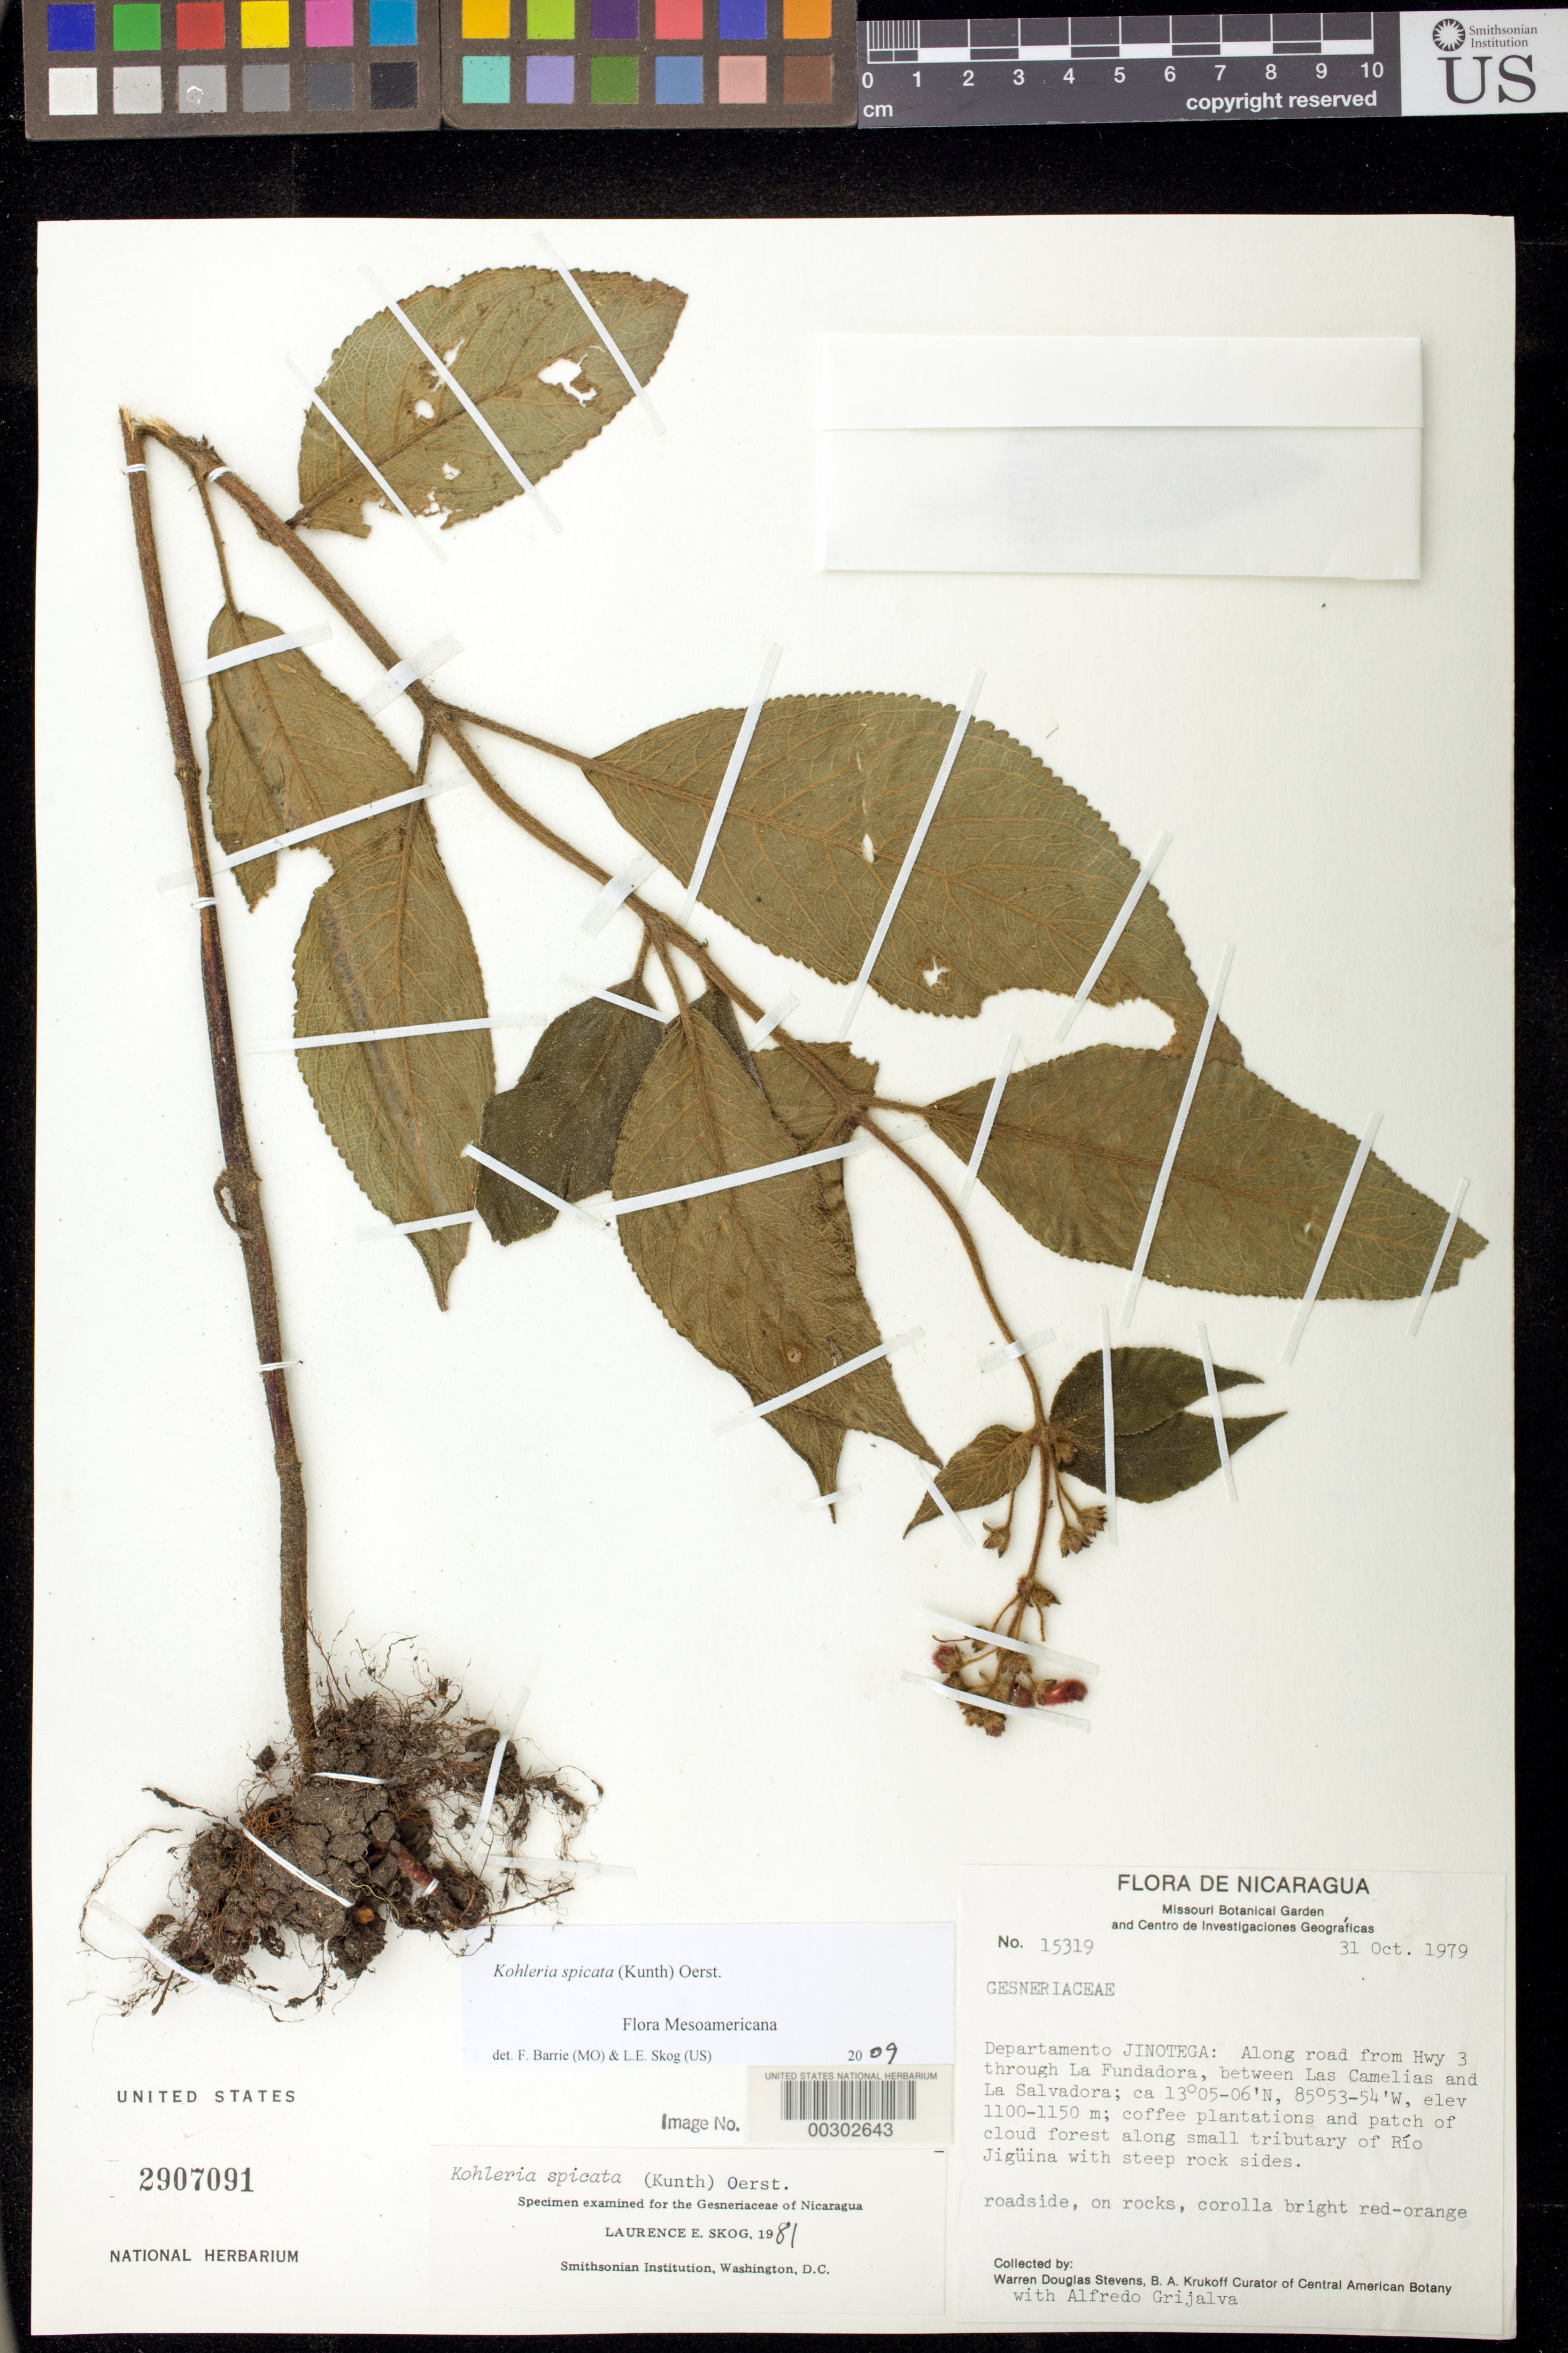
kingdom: Plantae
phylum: Tracheophyta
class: Magnoliopsida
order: Lamiales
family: Gesneriaceae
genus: Kohleria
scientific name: Kohleria spicata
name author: (Kunth) Oerst.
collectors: W. D. Stevens & A. Grijalva P.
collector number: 15319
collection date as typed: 31 Oct 1979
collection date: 1979-10-31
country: Nicaragua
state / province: Jinotega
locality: Along road from hwy 3 through La Fundadora, between Las Camelias and La Salvadora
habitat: Roadside, on rocks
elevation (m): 1100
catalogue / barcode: US 2907091